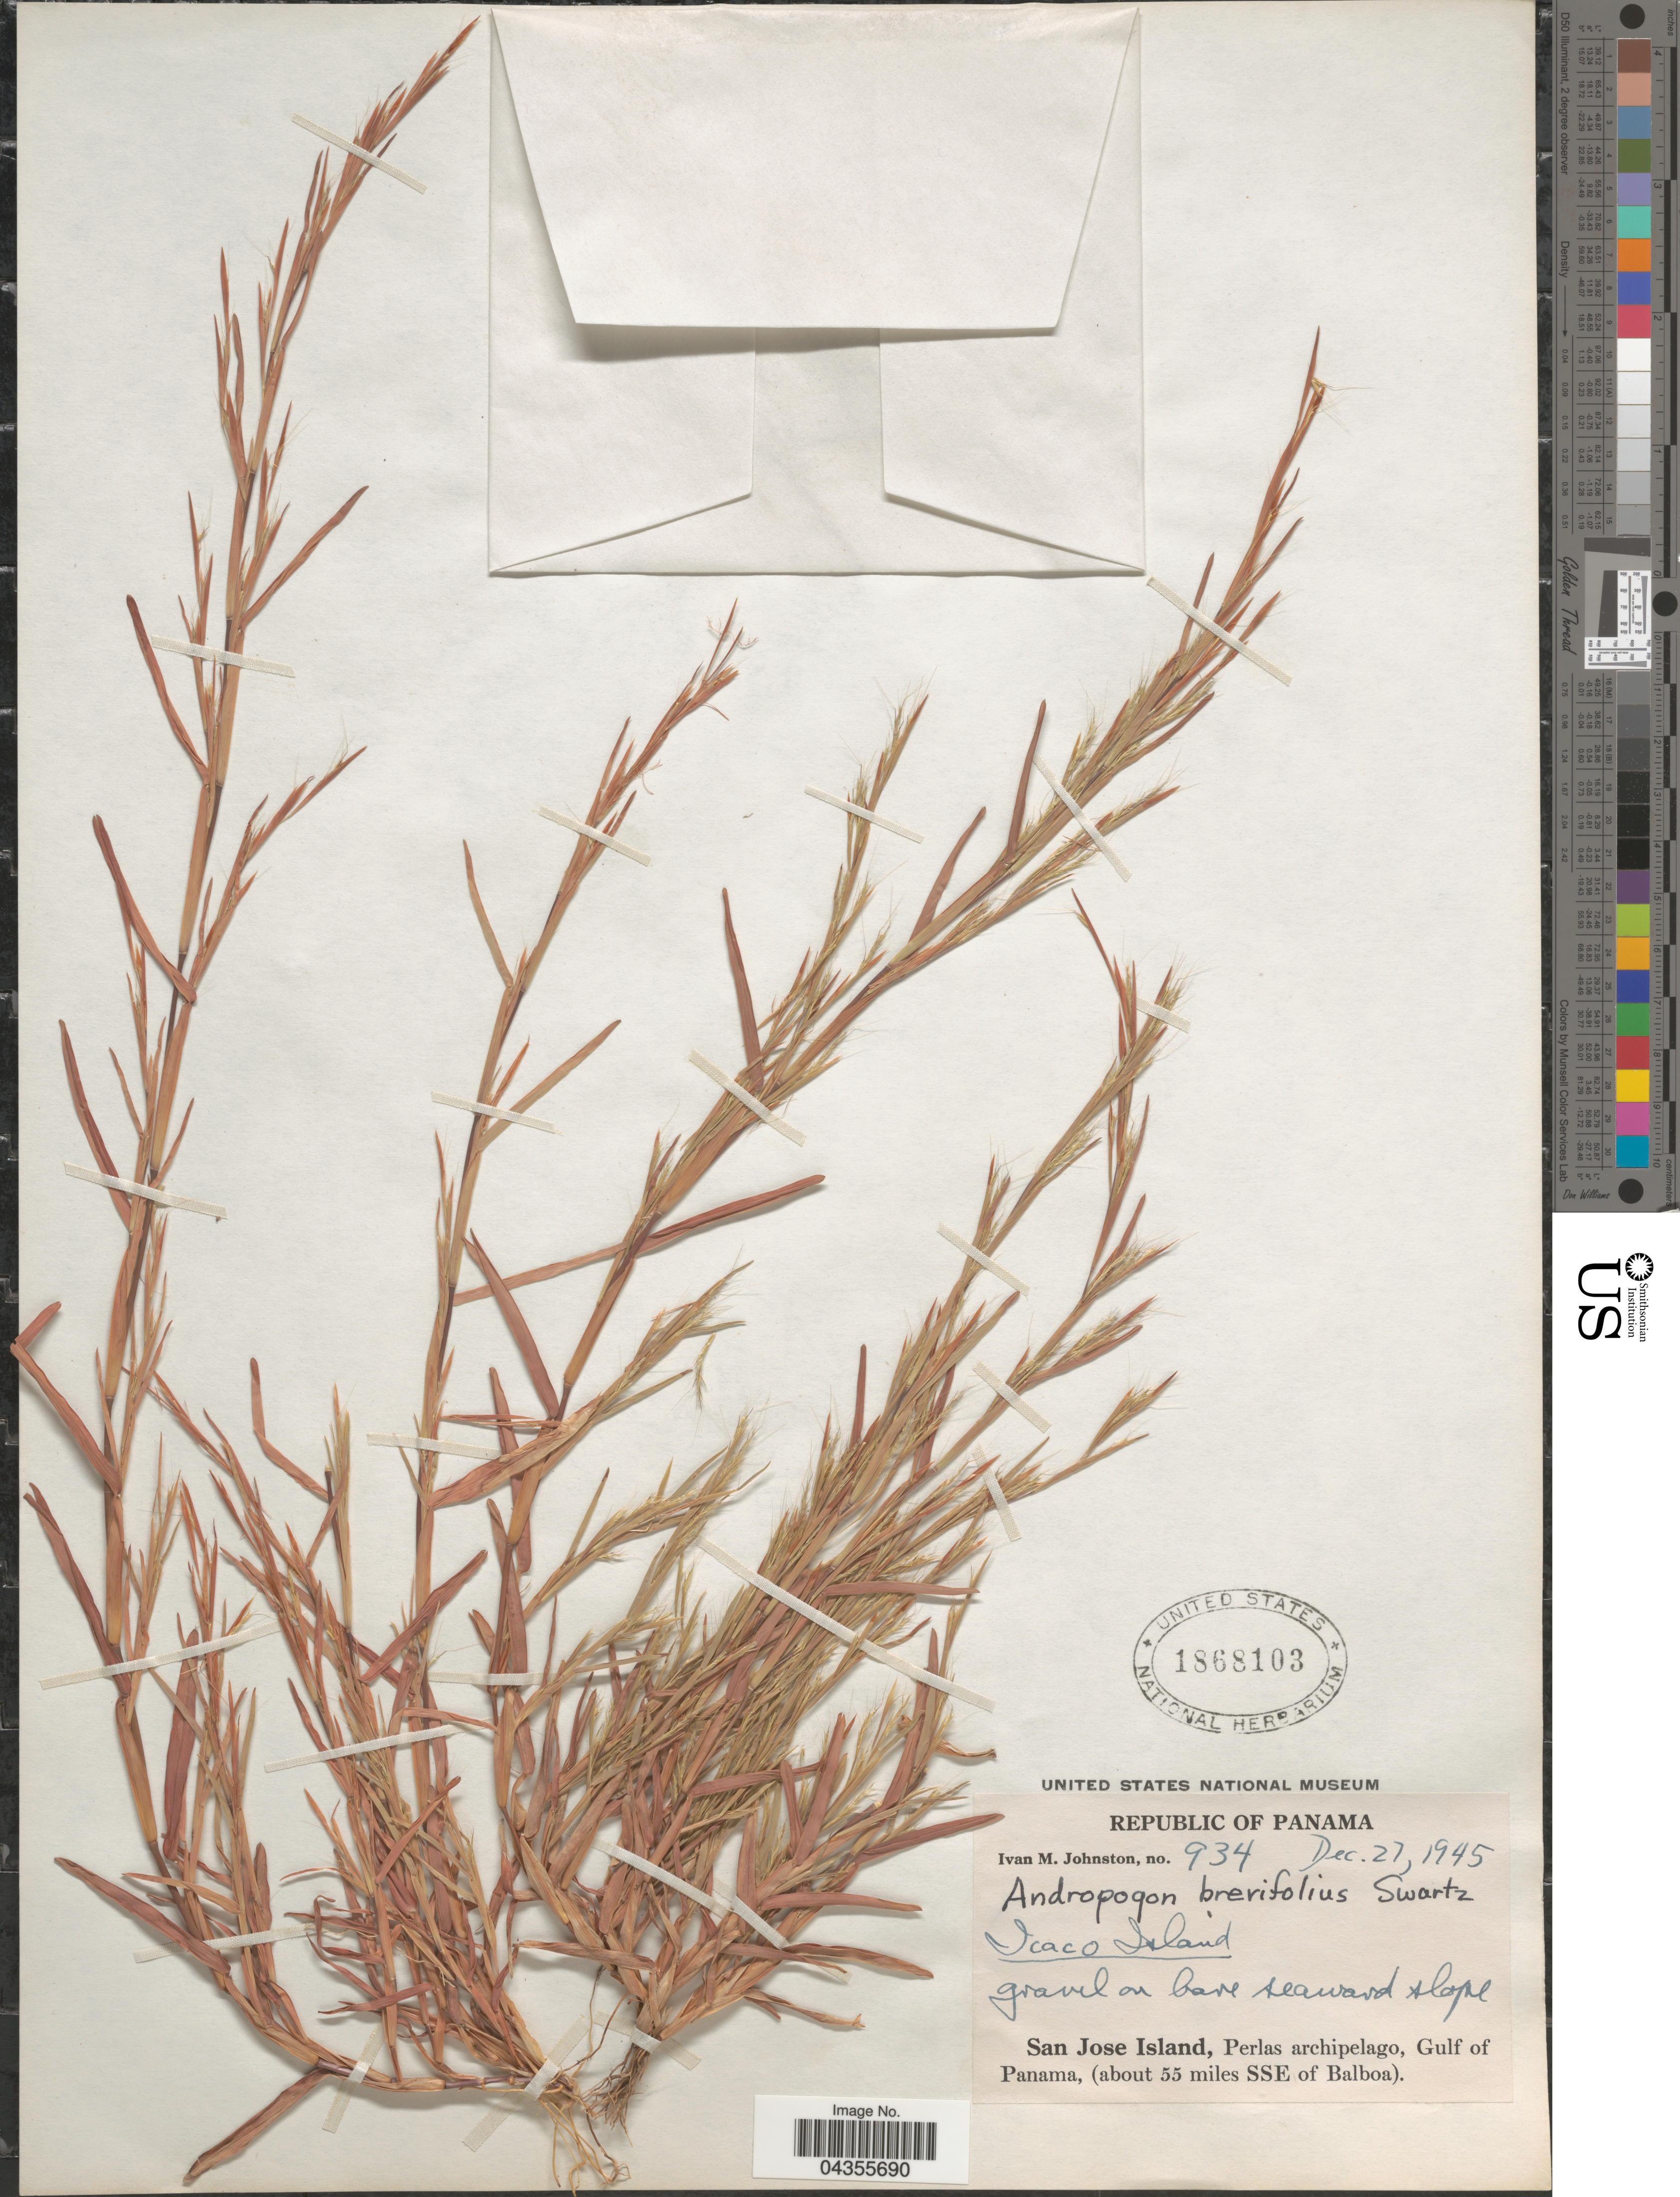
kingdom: Plantae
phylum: Tracheophyta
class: Liliopsida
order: Poales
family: Poaceae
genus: Schizachyrium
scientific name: Schizachyrium brevifolium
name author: (Sw.) Nees ex Büse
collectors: I.M. Johnston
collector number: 934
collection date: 1945-12-27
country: Panama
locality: Republic of Panama. Icaco Island. Gravel on bare seaward slope. San Jose Island, Perlas archipelago, Gulf of Panama, (about 55 miles SSE of Balboa).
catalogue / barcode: US 1868103